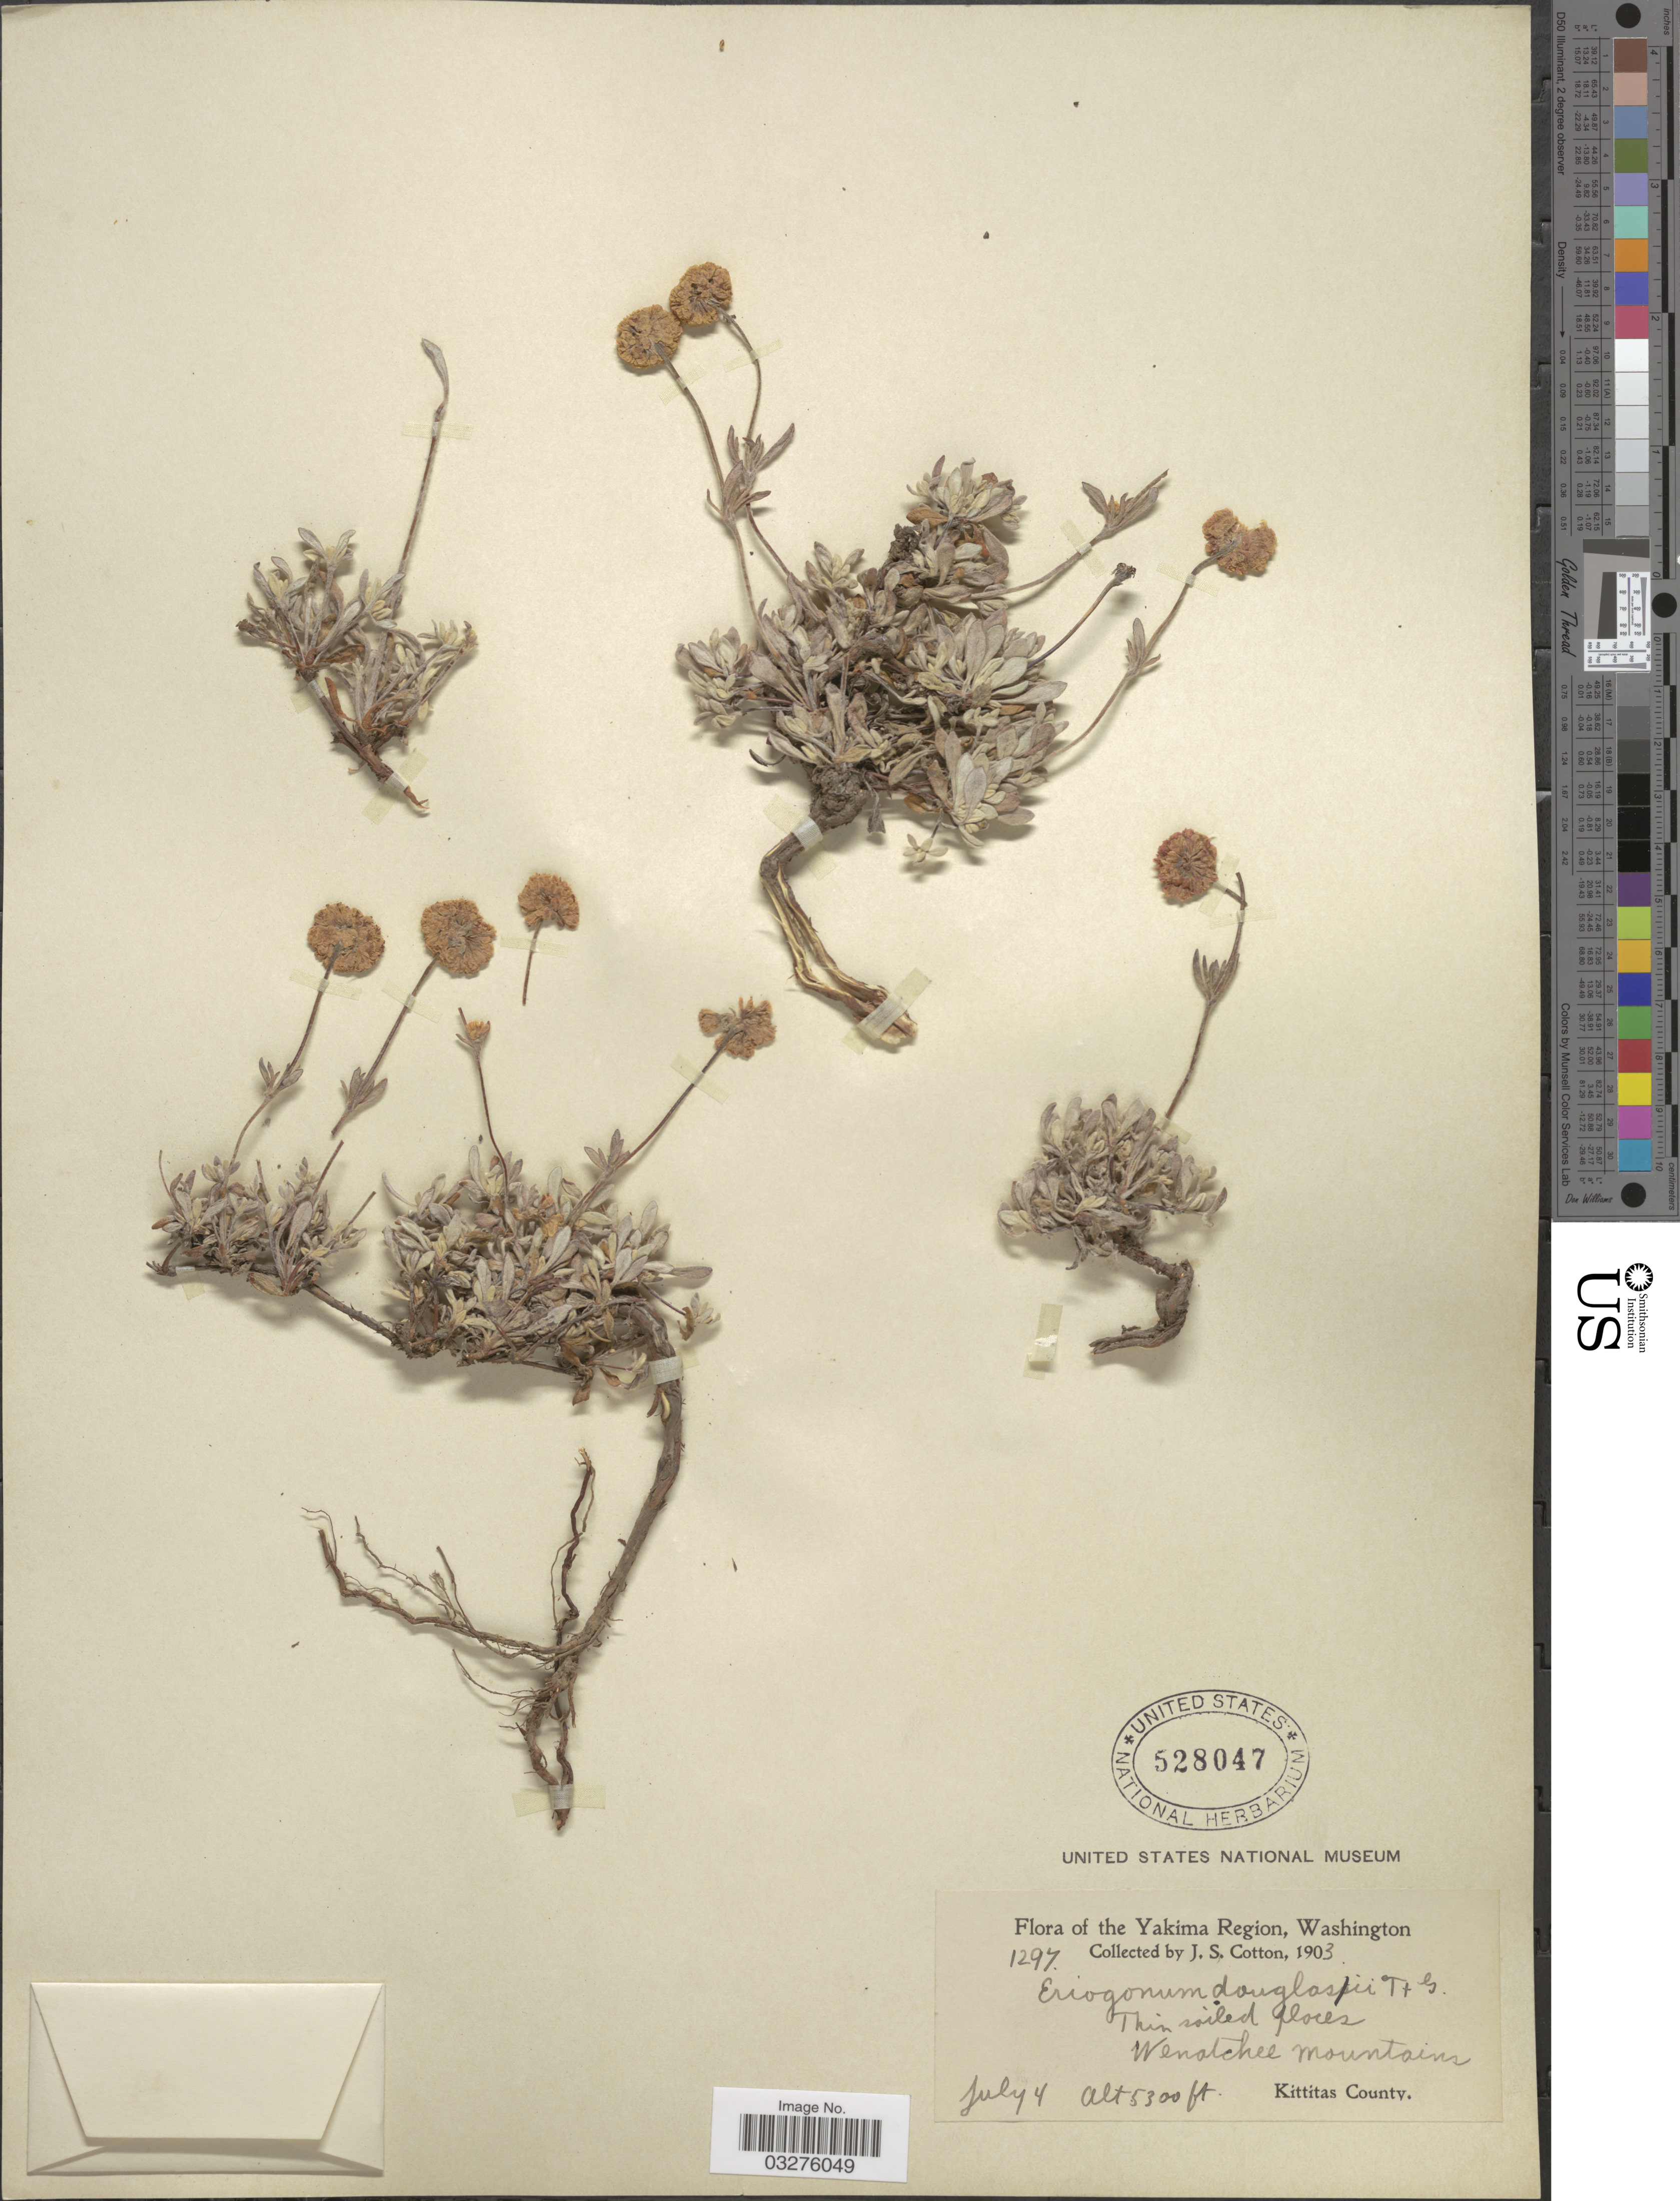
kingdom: Plantae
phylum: Tracheophyta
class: Magnoliopsida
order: Caryophyllales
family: Polygonaceae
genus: Eriogonum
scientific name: Eriogonum douglasii var. douglasii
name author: Benth.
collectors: J. S. Cotton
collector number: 1297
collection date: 1903-07-04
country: United States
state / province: Washington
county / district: Kittitas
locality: Yakima Region. Wenatchee Mountains. Kittitas County.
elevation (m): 1615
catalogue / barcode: US 528047